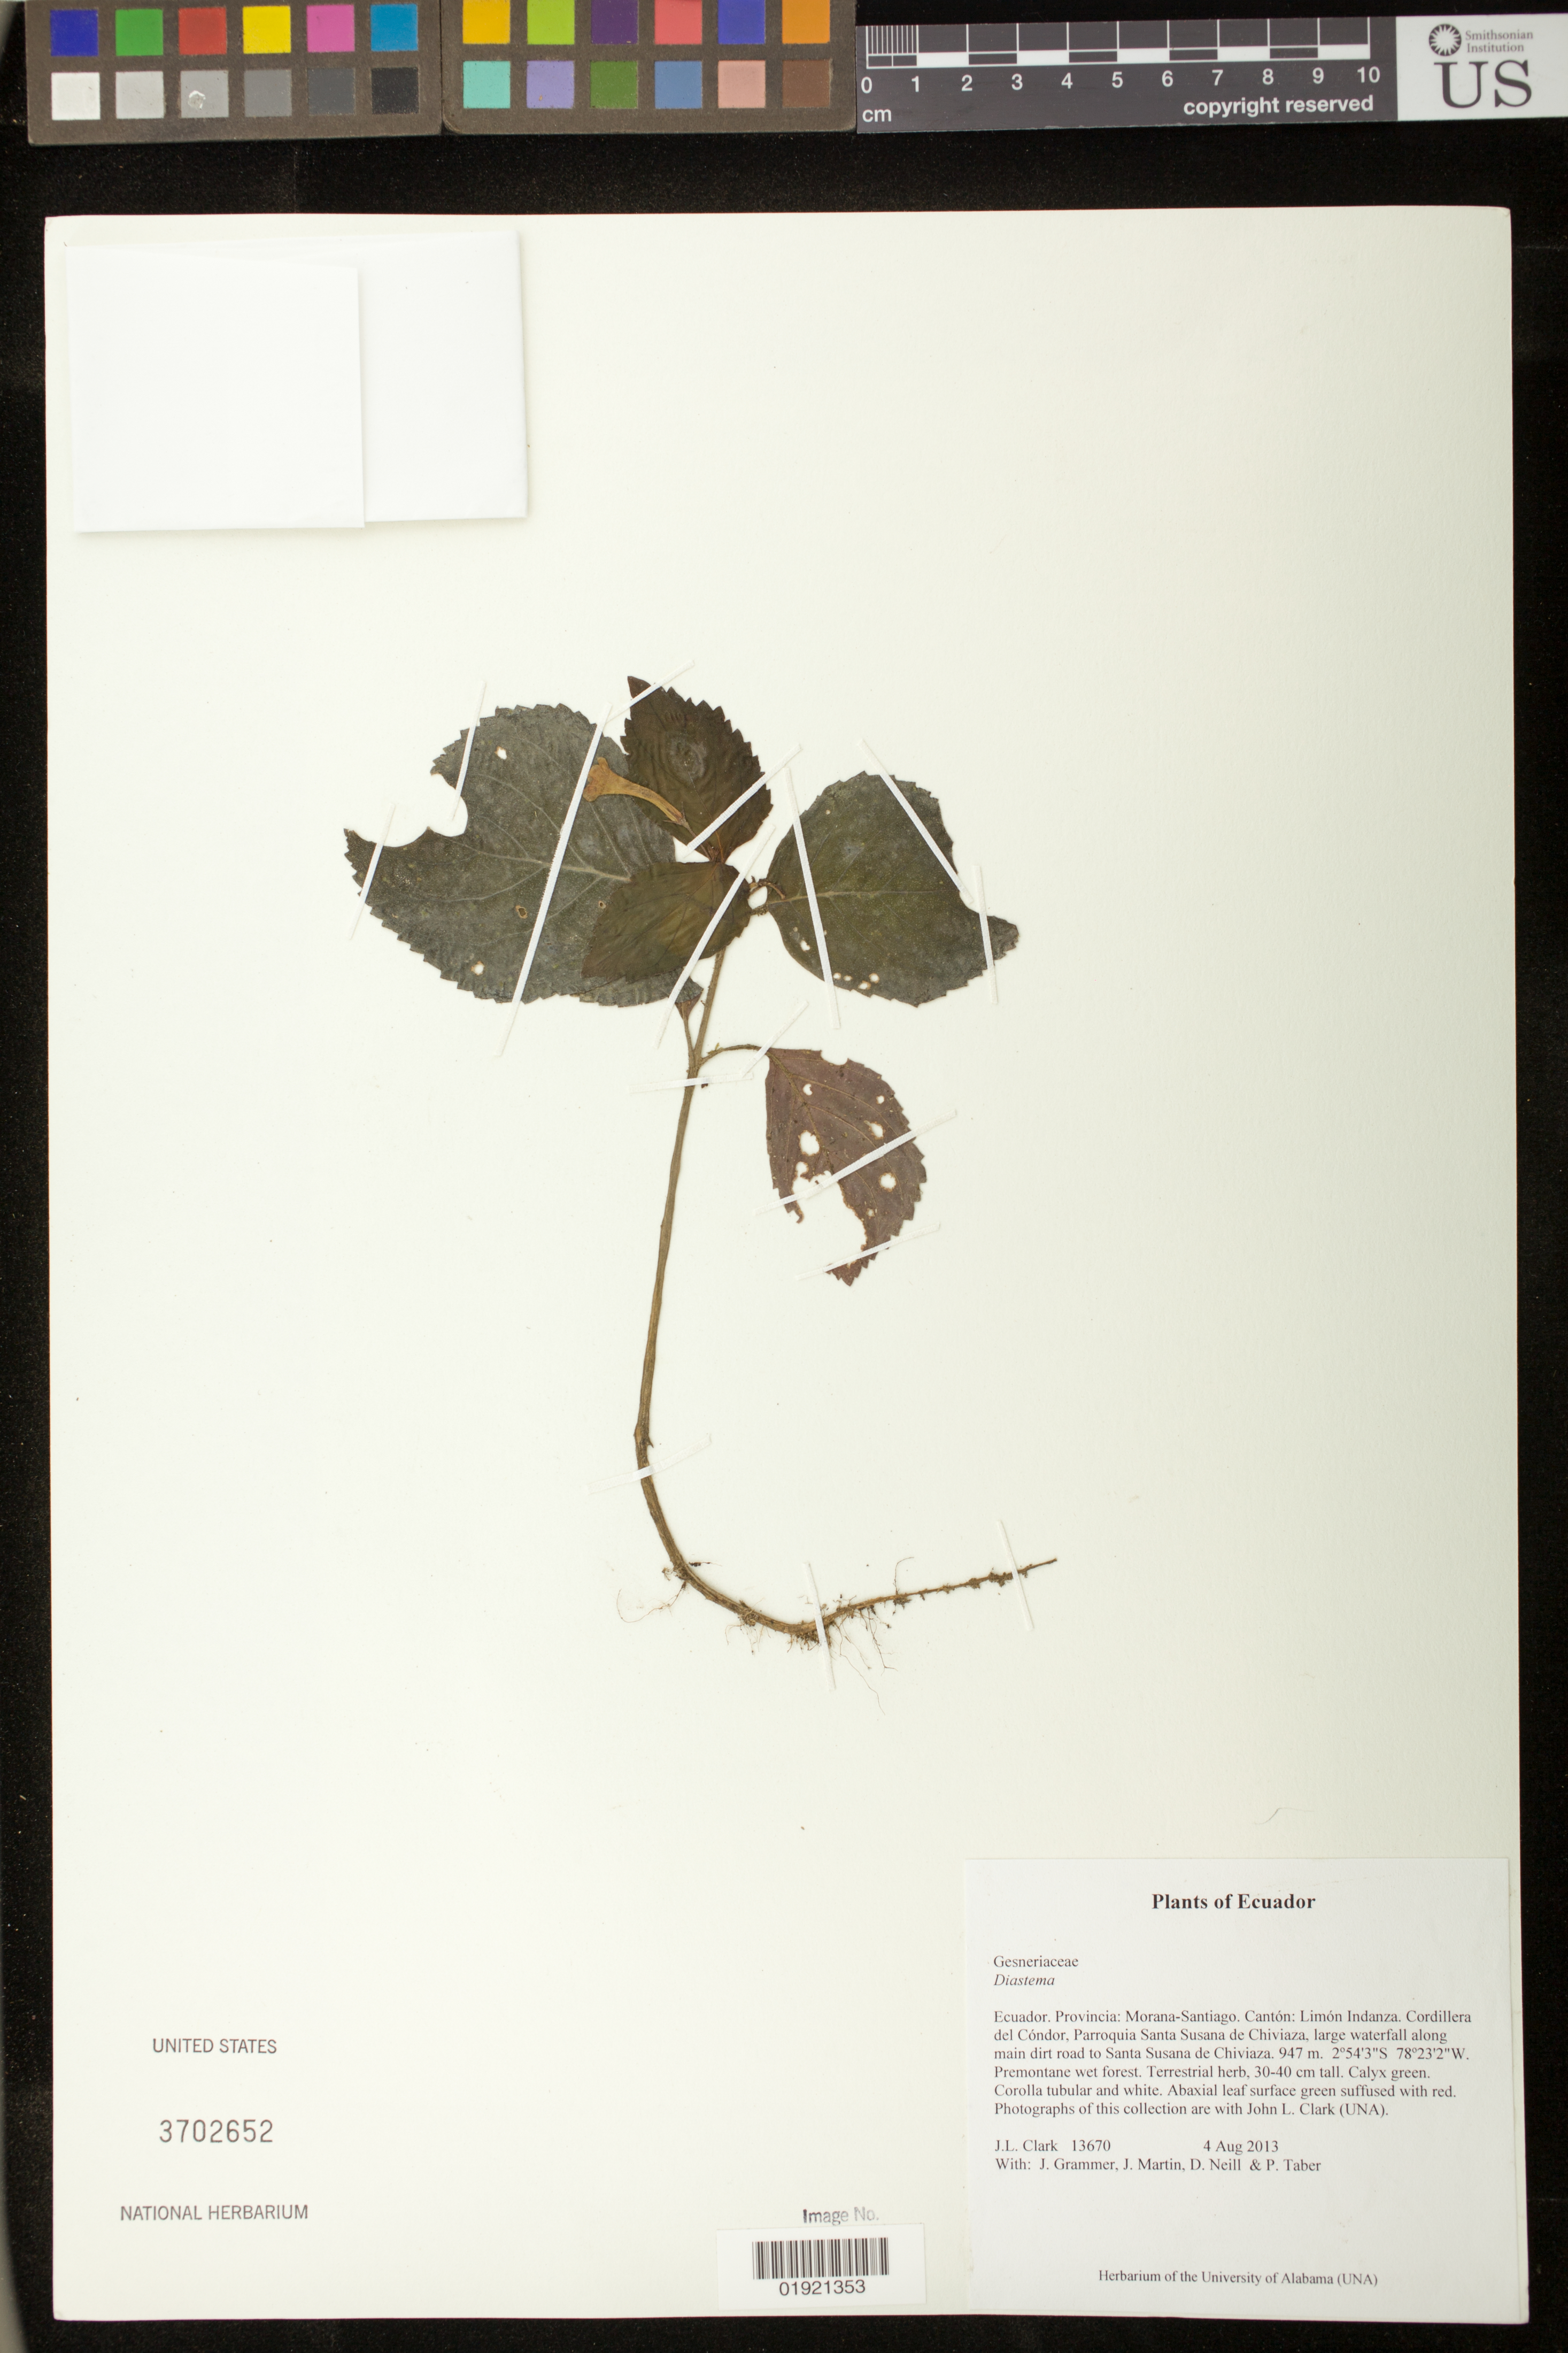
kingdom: Plantae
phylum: Tracheophyta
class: Magnoliopsida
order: Lamiales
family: Gesneriaceae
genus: Diastema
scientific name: Diastema sp.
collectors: J. L. Clark, J. Grammer, J. Martin, D. Neill & P. Taber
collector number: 13670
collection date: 2013-08-02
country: Ecuador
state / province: Morona-Santiago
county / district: Limón Indanza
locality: Cordillera del Condor, Parroquia Santa Susana de Chiviaza, large waterfall along main dirt road to Santa Susana de Chiviaza.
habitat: Premontane wet forest.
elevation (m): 947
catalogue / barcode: US 3702652